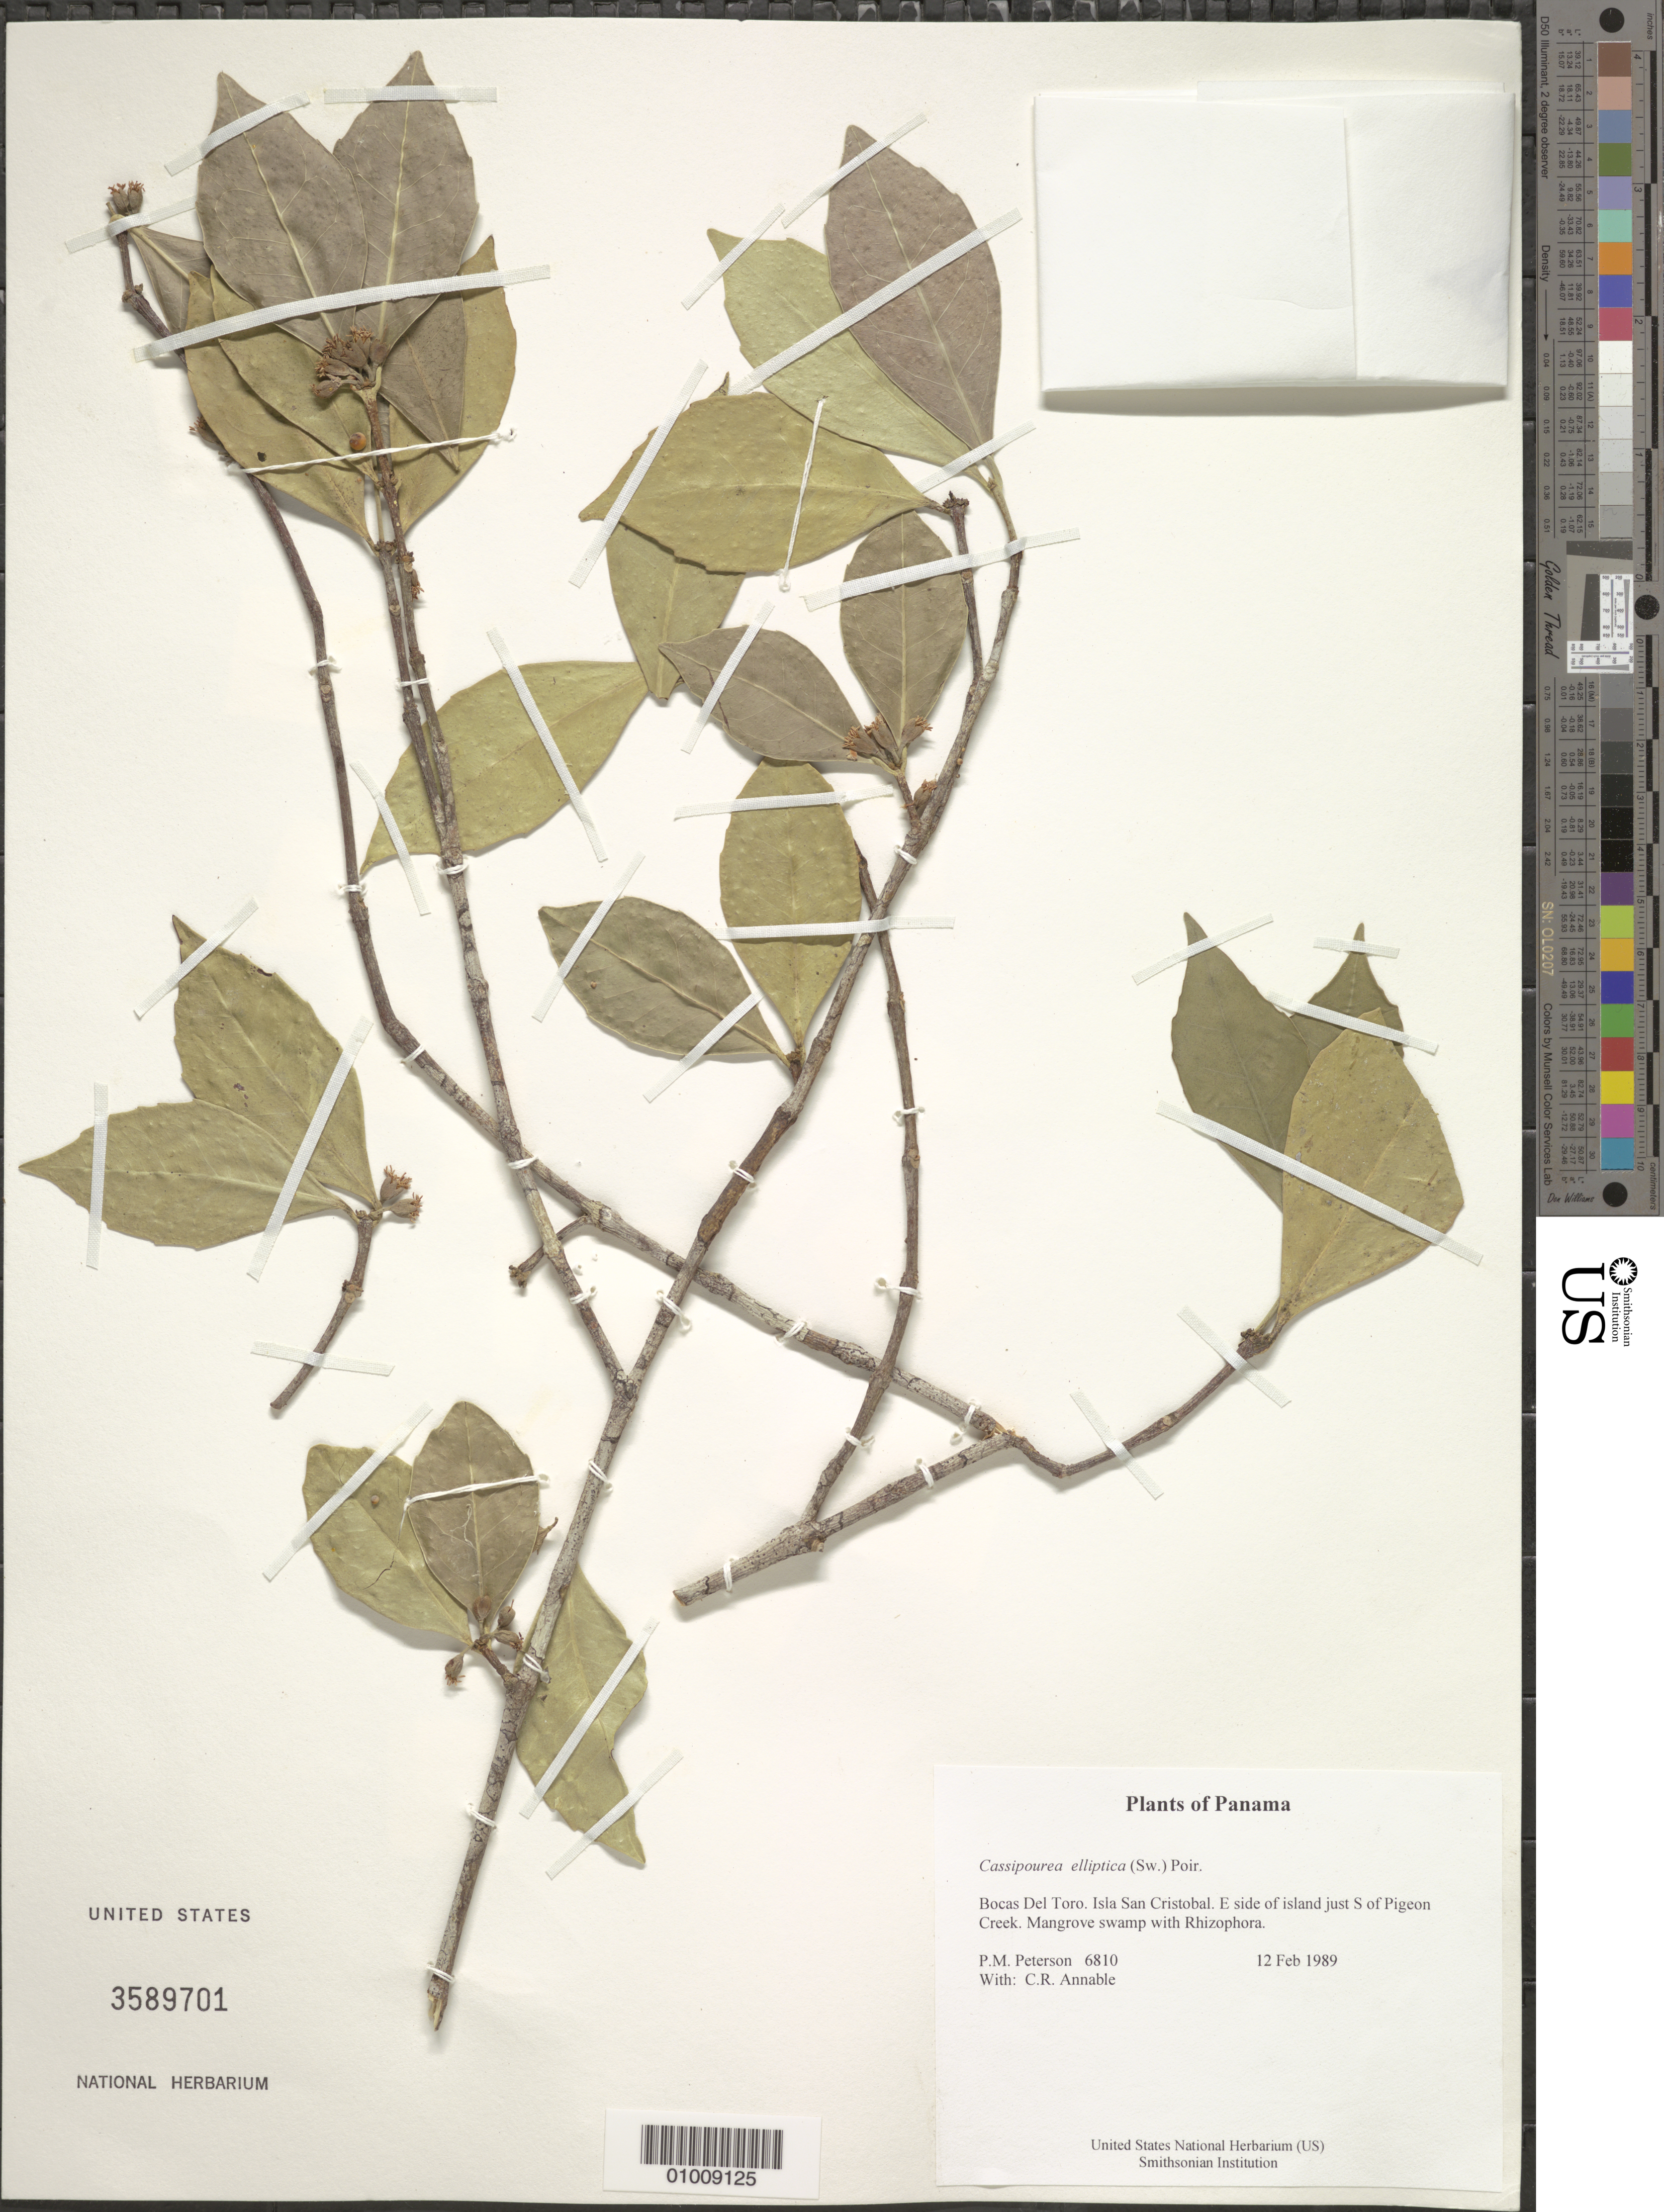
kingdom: Plantae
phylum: Tracheophyta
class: Magnoliopsida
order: Malpighiales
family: Rhizophoraceae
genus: Cassipourea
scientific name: Cassipourea elliptica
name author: (Sw.) Poir.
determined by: Liesner, R. L.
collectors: P. M. Peterson & C. R. Annable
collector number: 06810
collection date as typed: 12 Feb 1989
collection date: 1989-02-12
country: Panama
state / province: Bocas del Toro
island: San Cristobal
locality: E side of island just S of Pigeon Creek.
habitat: Mangrove swamp with Rhizophora.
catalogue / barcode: US 3589701